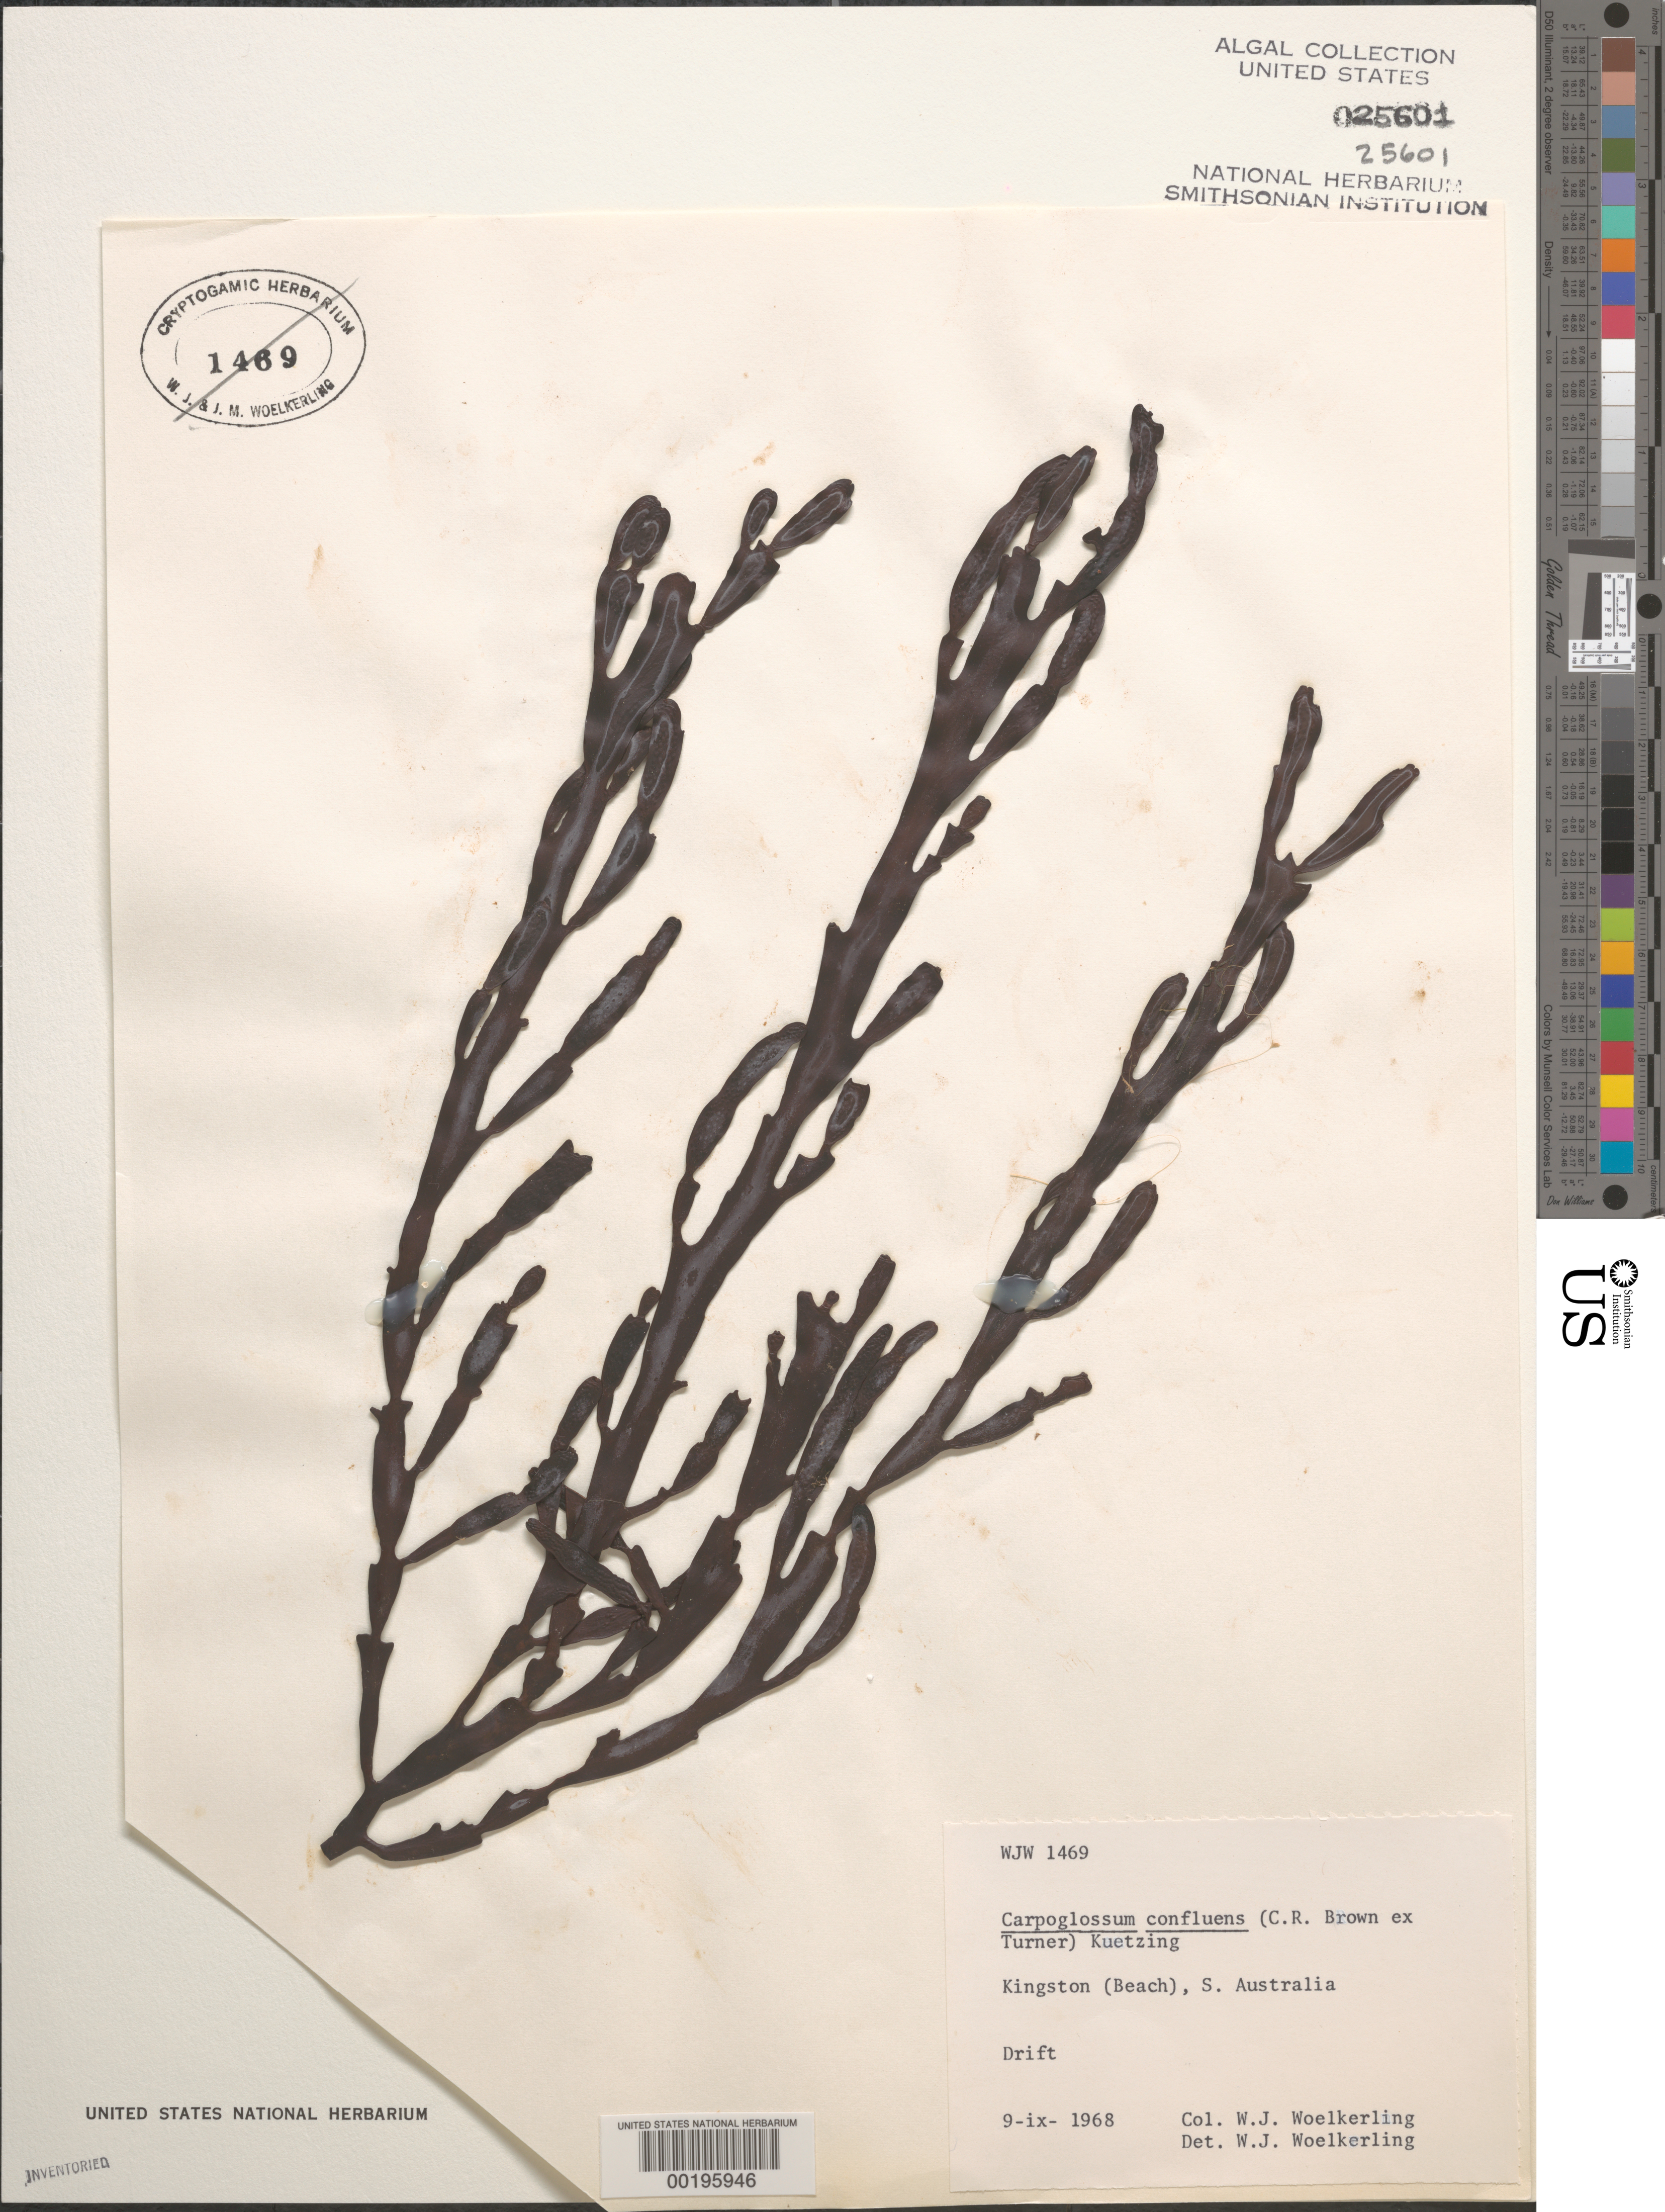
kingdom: Chromista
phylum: Ochrophyta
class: Phaeophyceae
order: Fucales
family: Sargassaceae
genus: Carpoglossum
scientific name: Carpoglossum confluens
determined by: Woelkerling, W. J.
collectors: W. Woelkerling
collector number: WJW 1469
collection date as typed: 09 Sep 1968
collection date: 1968-09-09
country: Australia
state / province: South Australia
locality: Kingston Beach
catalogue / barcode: US 25601